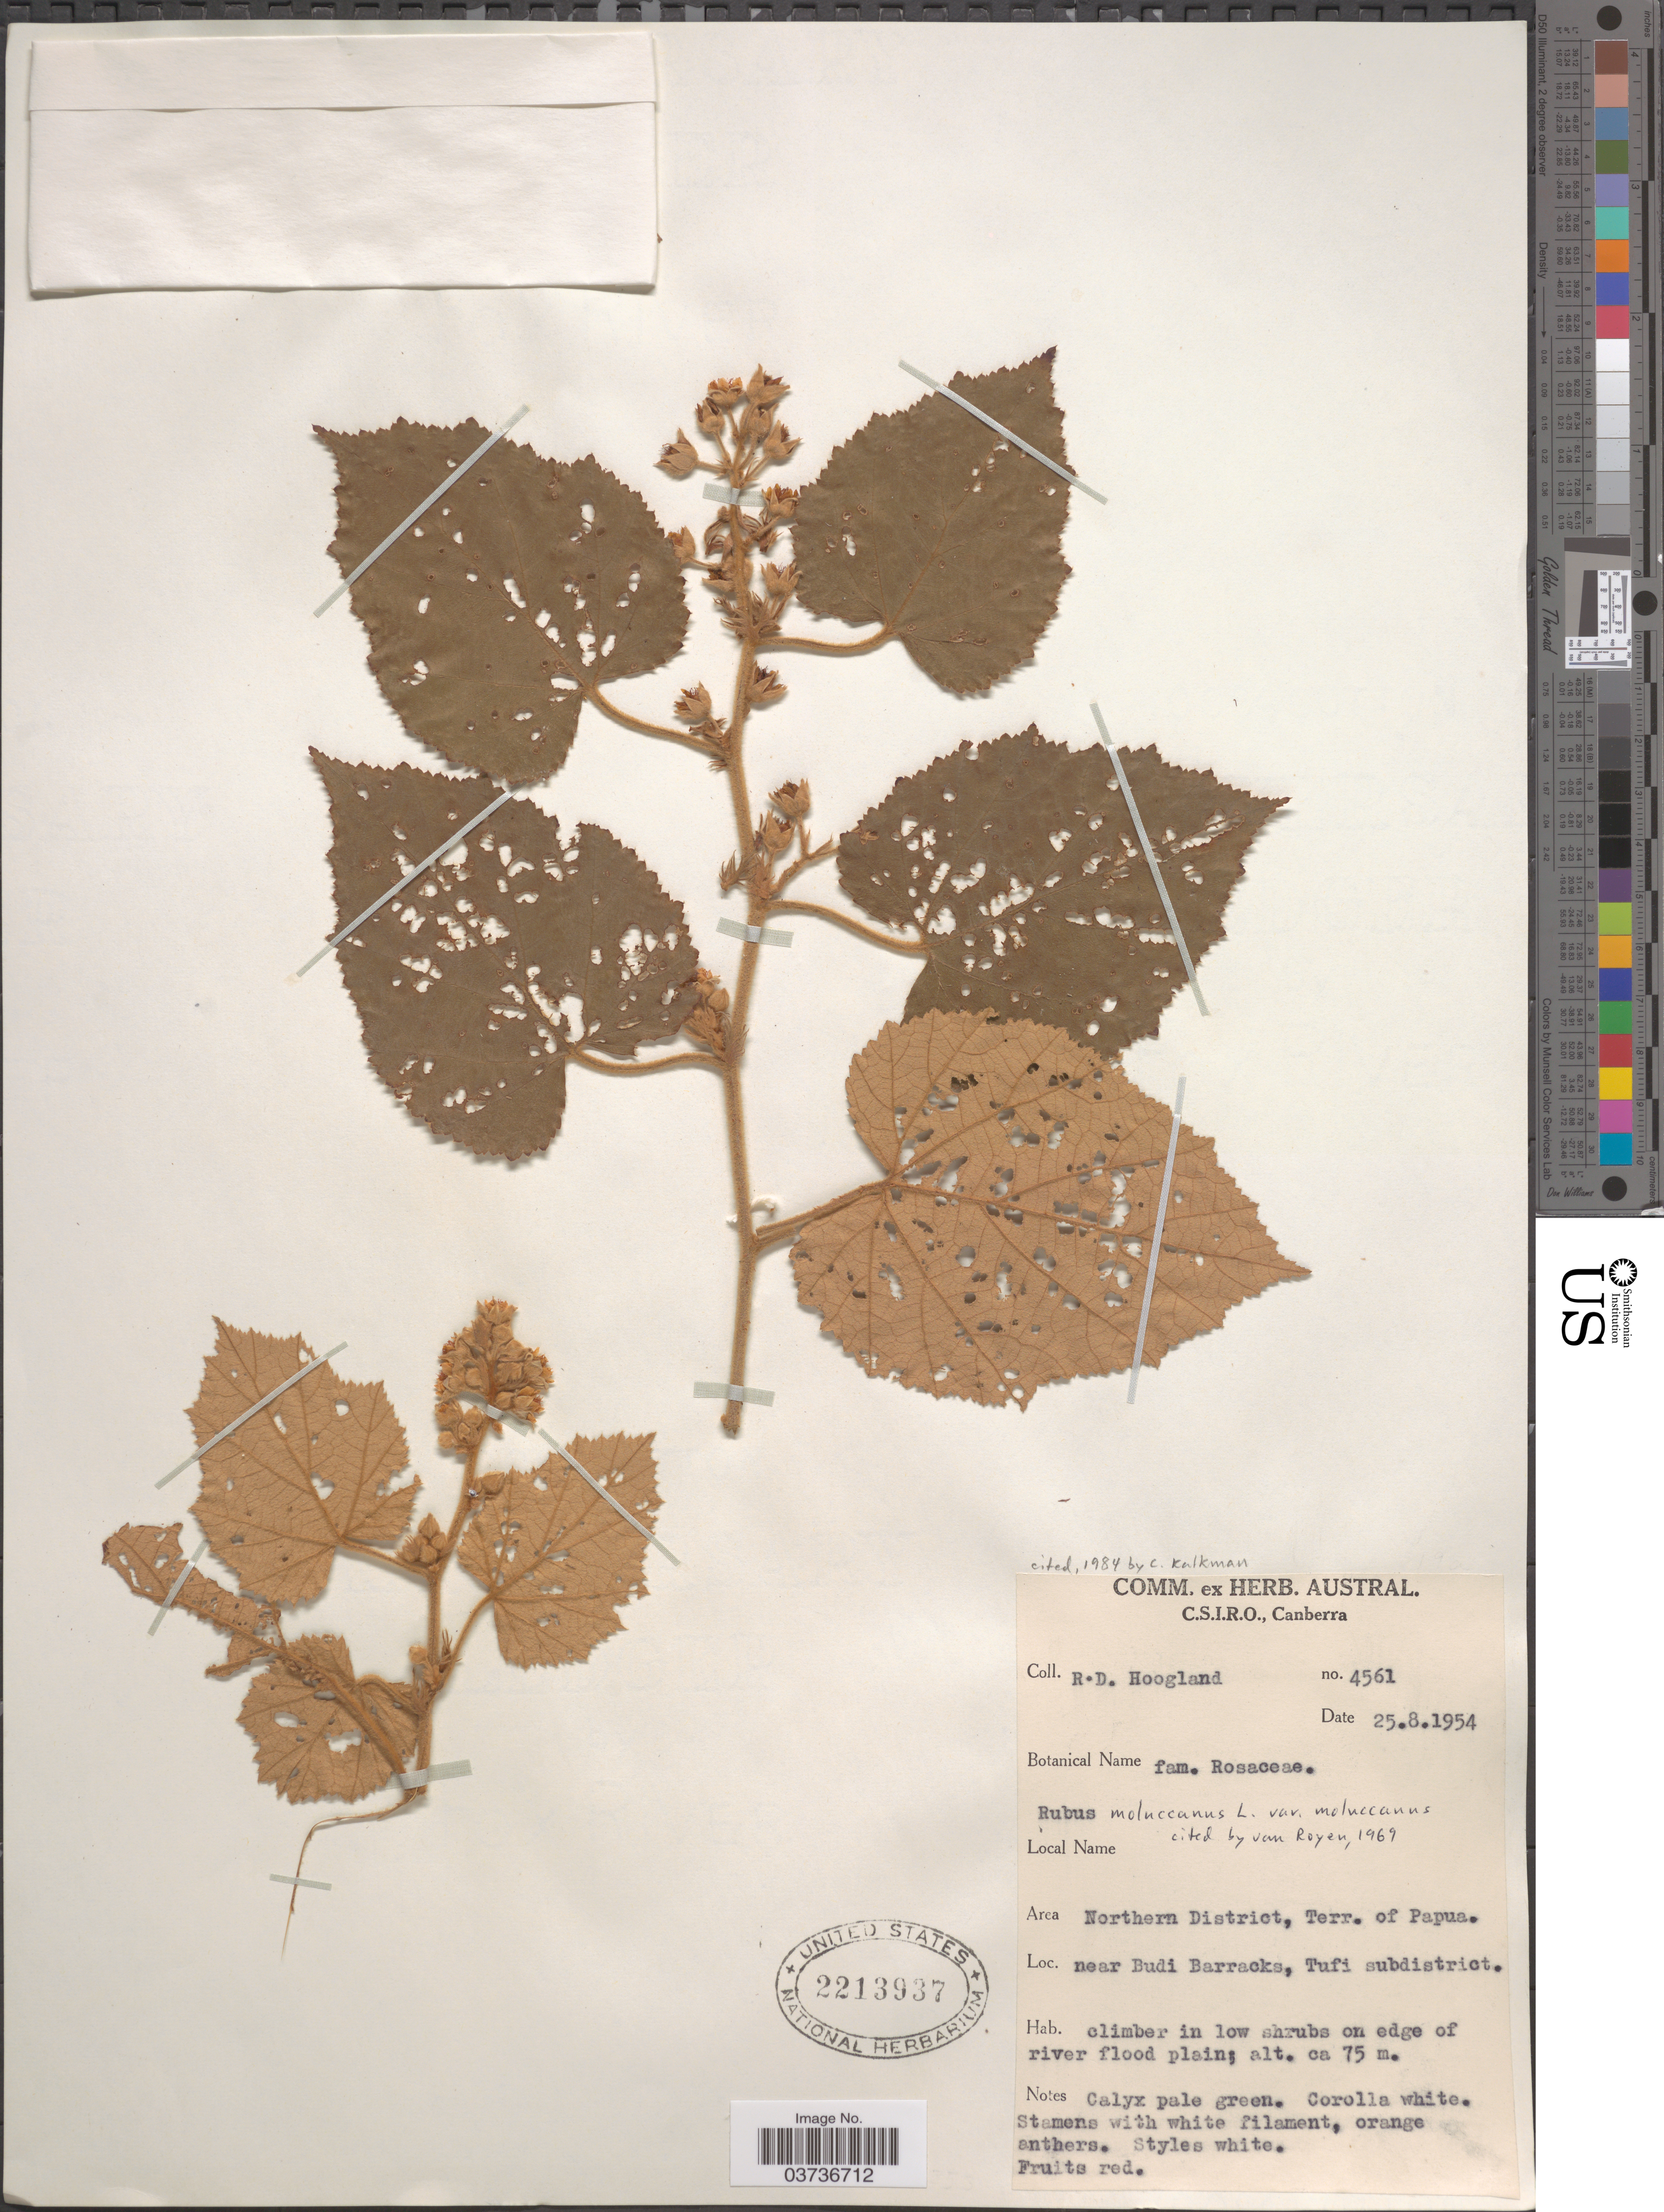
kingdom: Plantae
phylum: Tracheophyta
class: Magnoliopsida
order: Rosales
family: Rosaceae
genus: Rubus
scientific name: Rubus moluccanus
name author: L.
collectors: R. D. Hoogland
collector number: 4561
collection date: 1954-08-25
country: Papua New Guinea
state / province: Northern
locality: Northern District, Terr. of Papua. Near Budi Barracks, Tufi subdistrict.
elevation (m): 75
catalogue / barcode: US 2213937